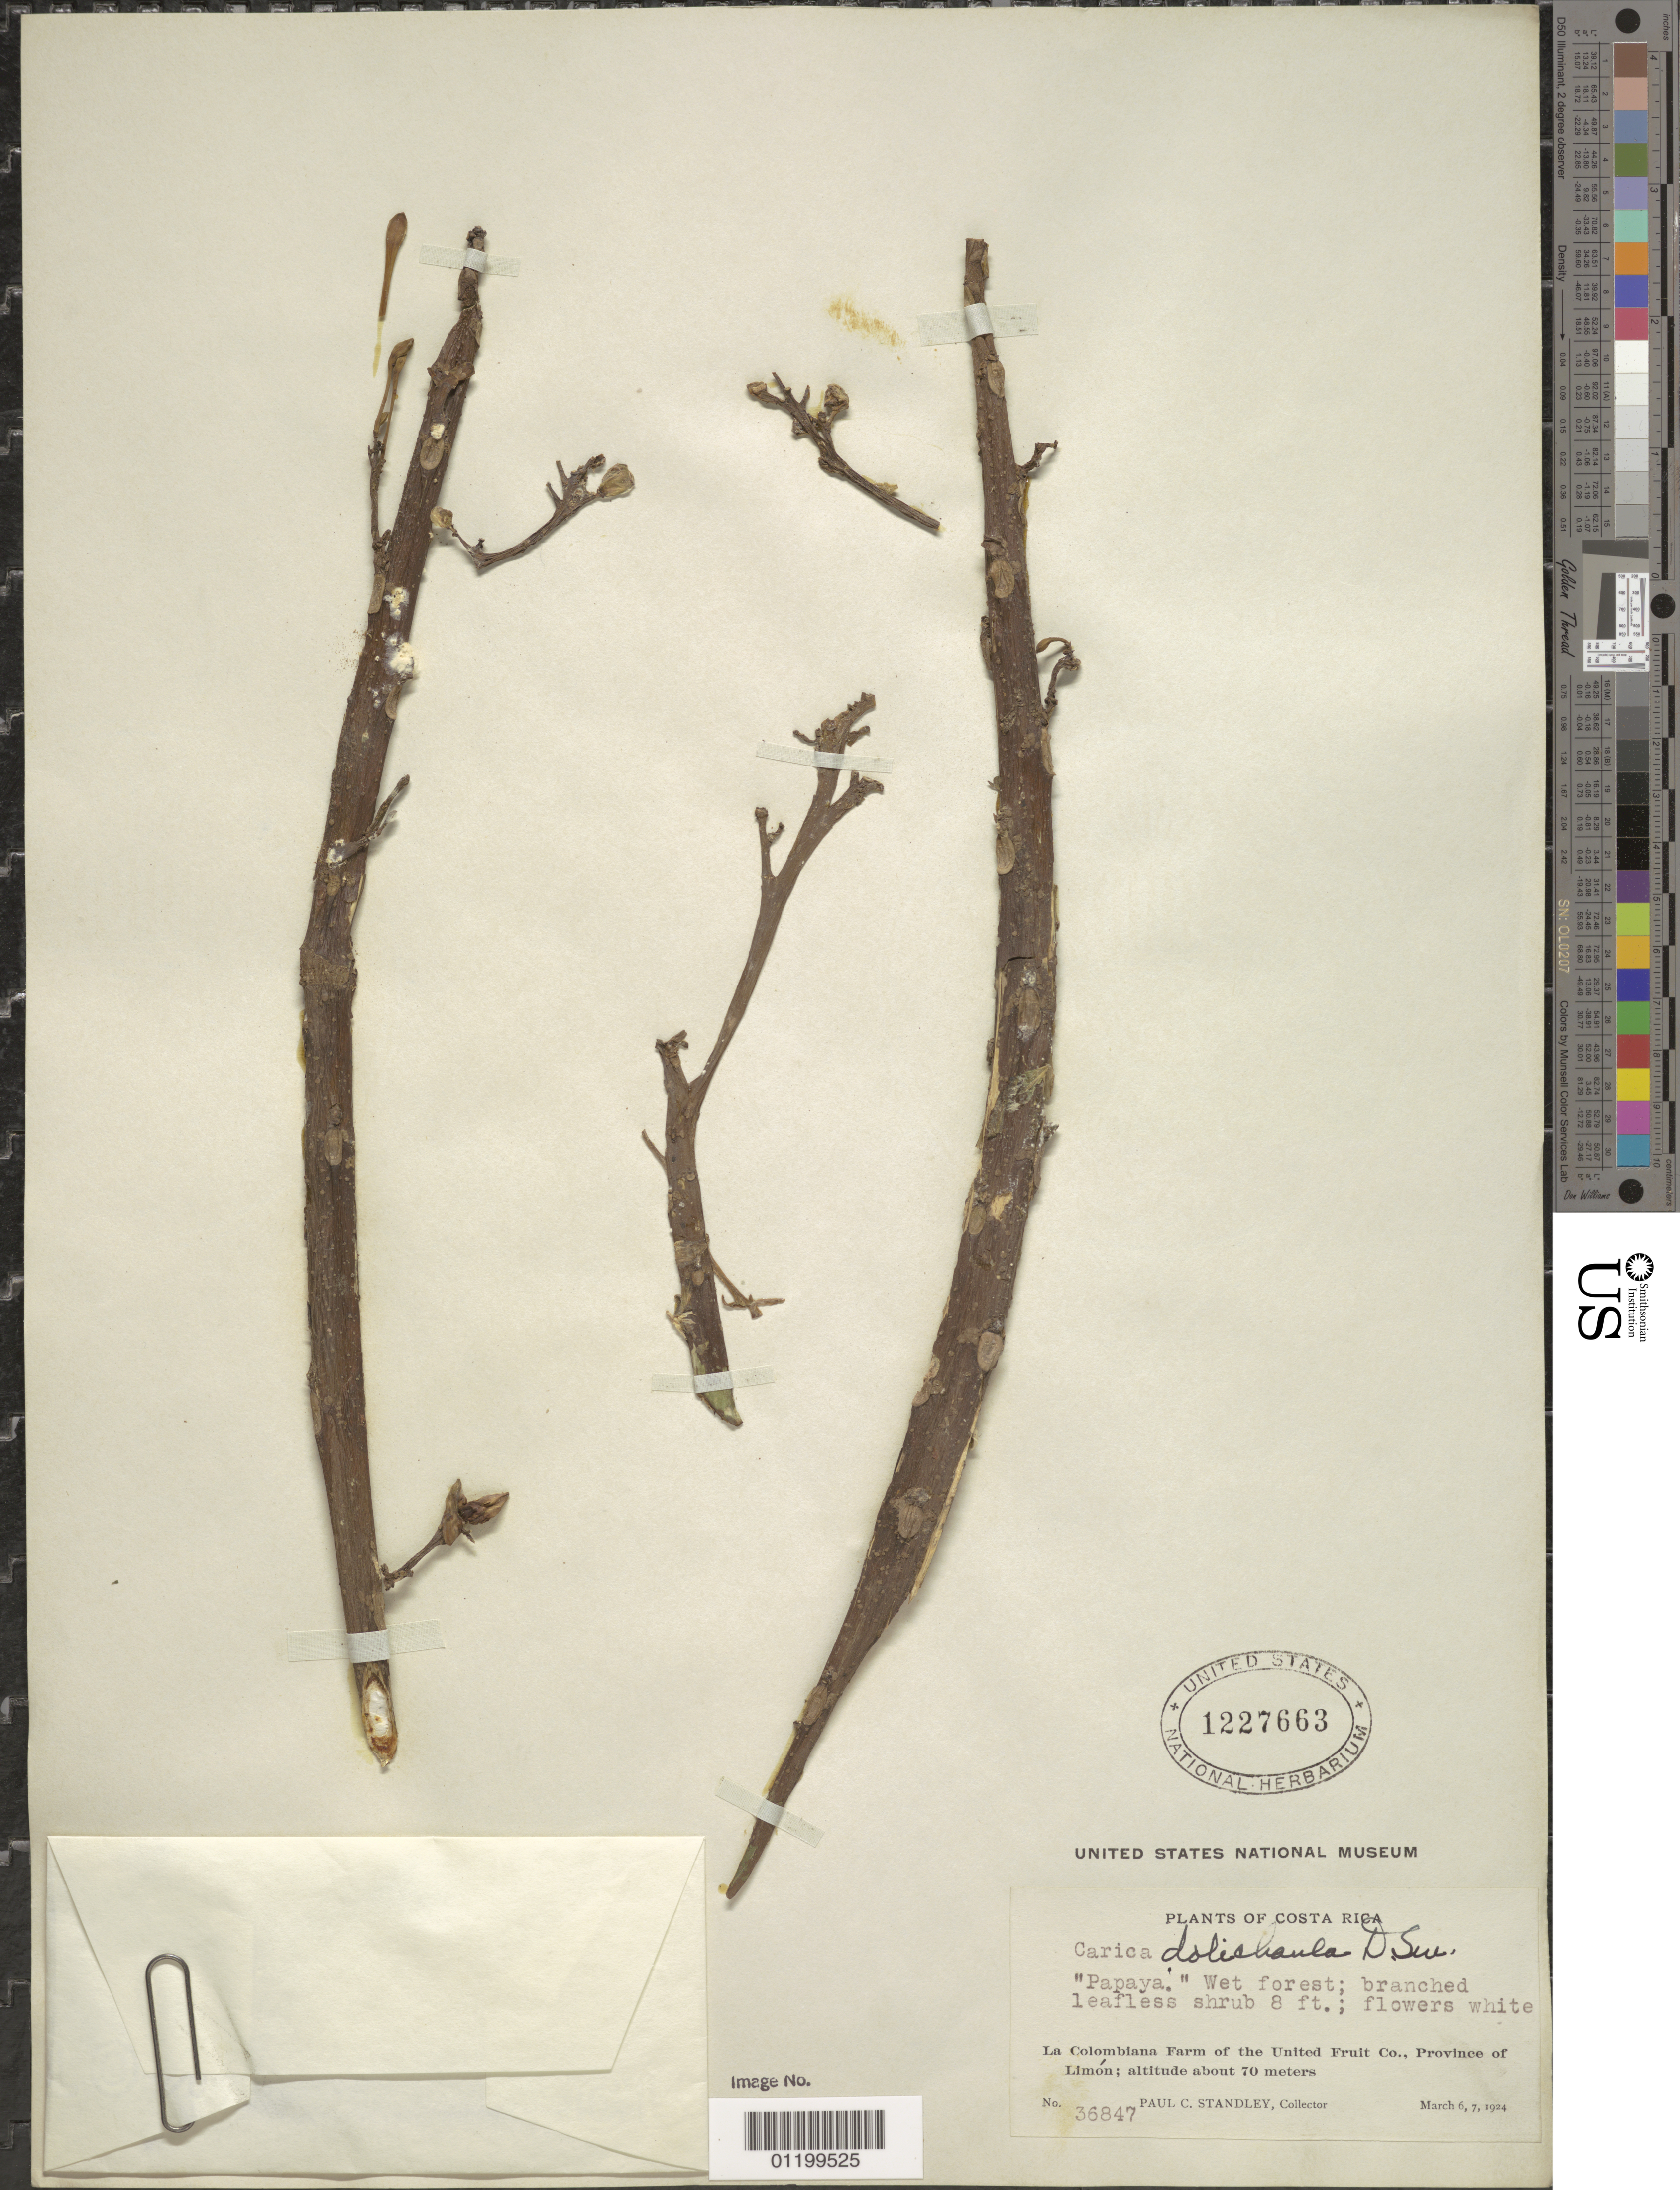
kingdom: Plantae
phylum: Tracheophyta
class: Magnoliopsida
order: Brassicales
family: Caricaceae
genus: Jacaratia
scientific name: Jacaratia dolichaula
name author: (Donn. Sm.) Woodson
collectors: P. C. Standley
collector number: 36847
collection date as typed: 06 Mar 1924 and 07 Mar 1924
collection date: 1924-03-06,1924-03-07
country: Costa Rica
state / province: Limón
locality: La Colombiana Farm of the United Fruit Co.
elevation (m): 70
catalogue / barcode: US 1227663